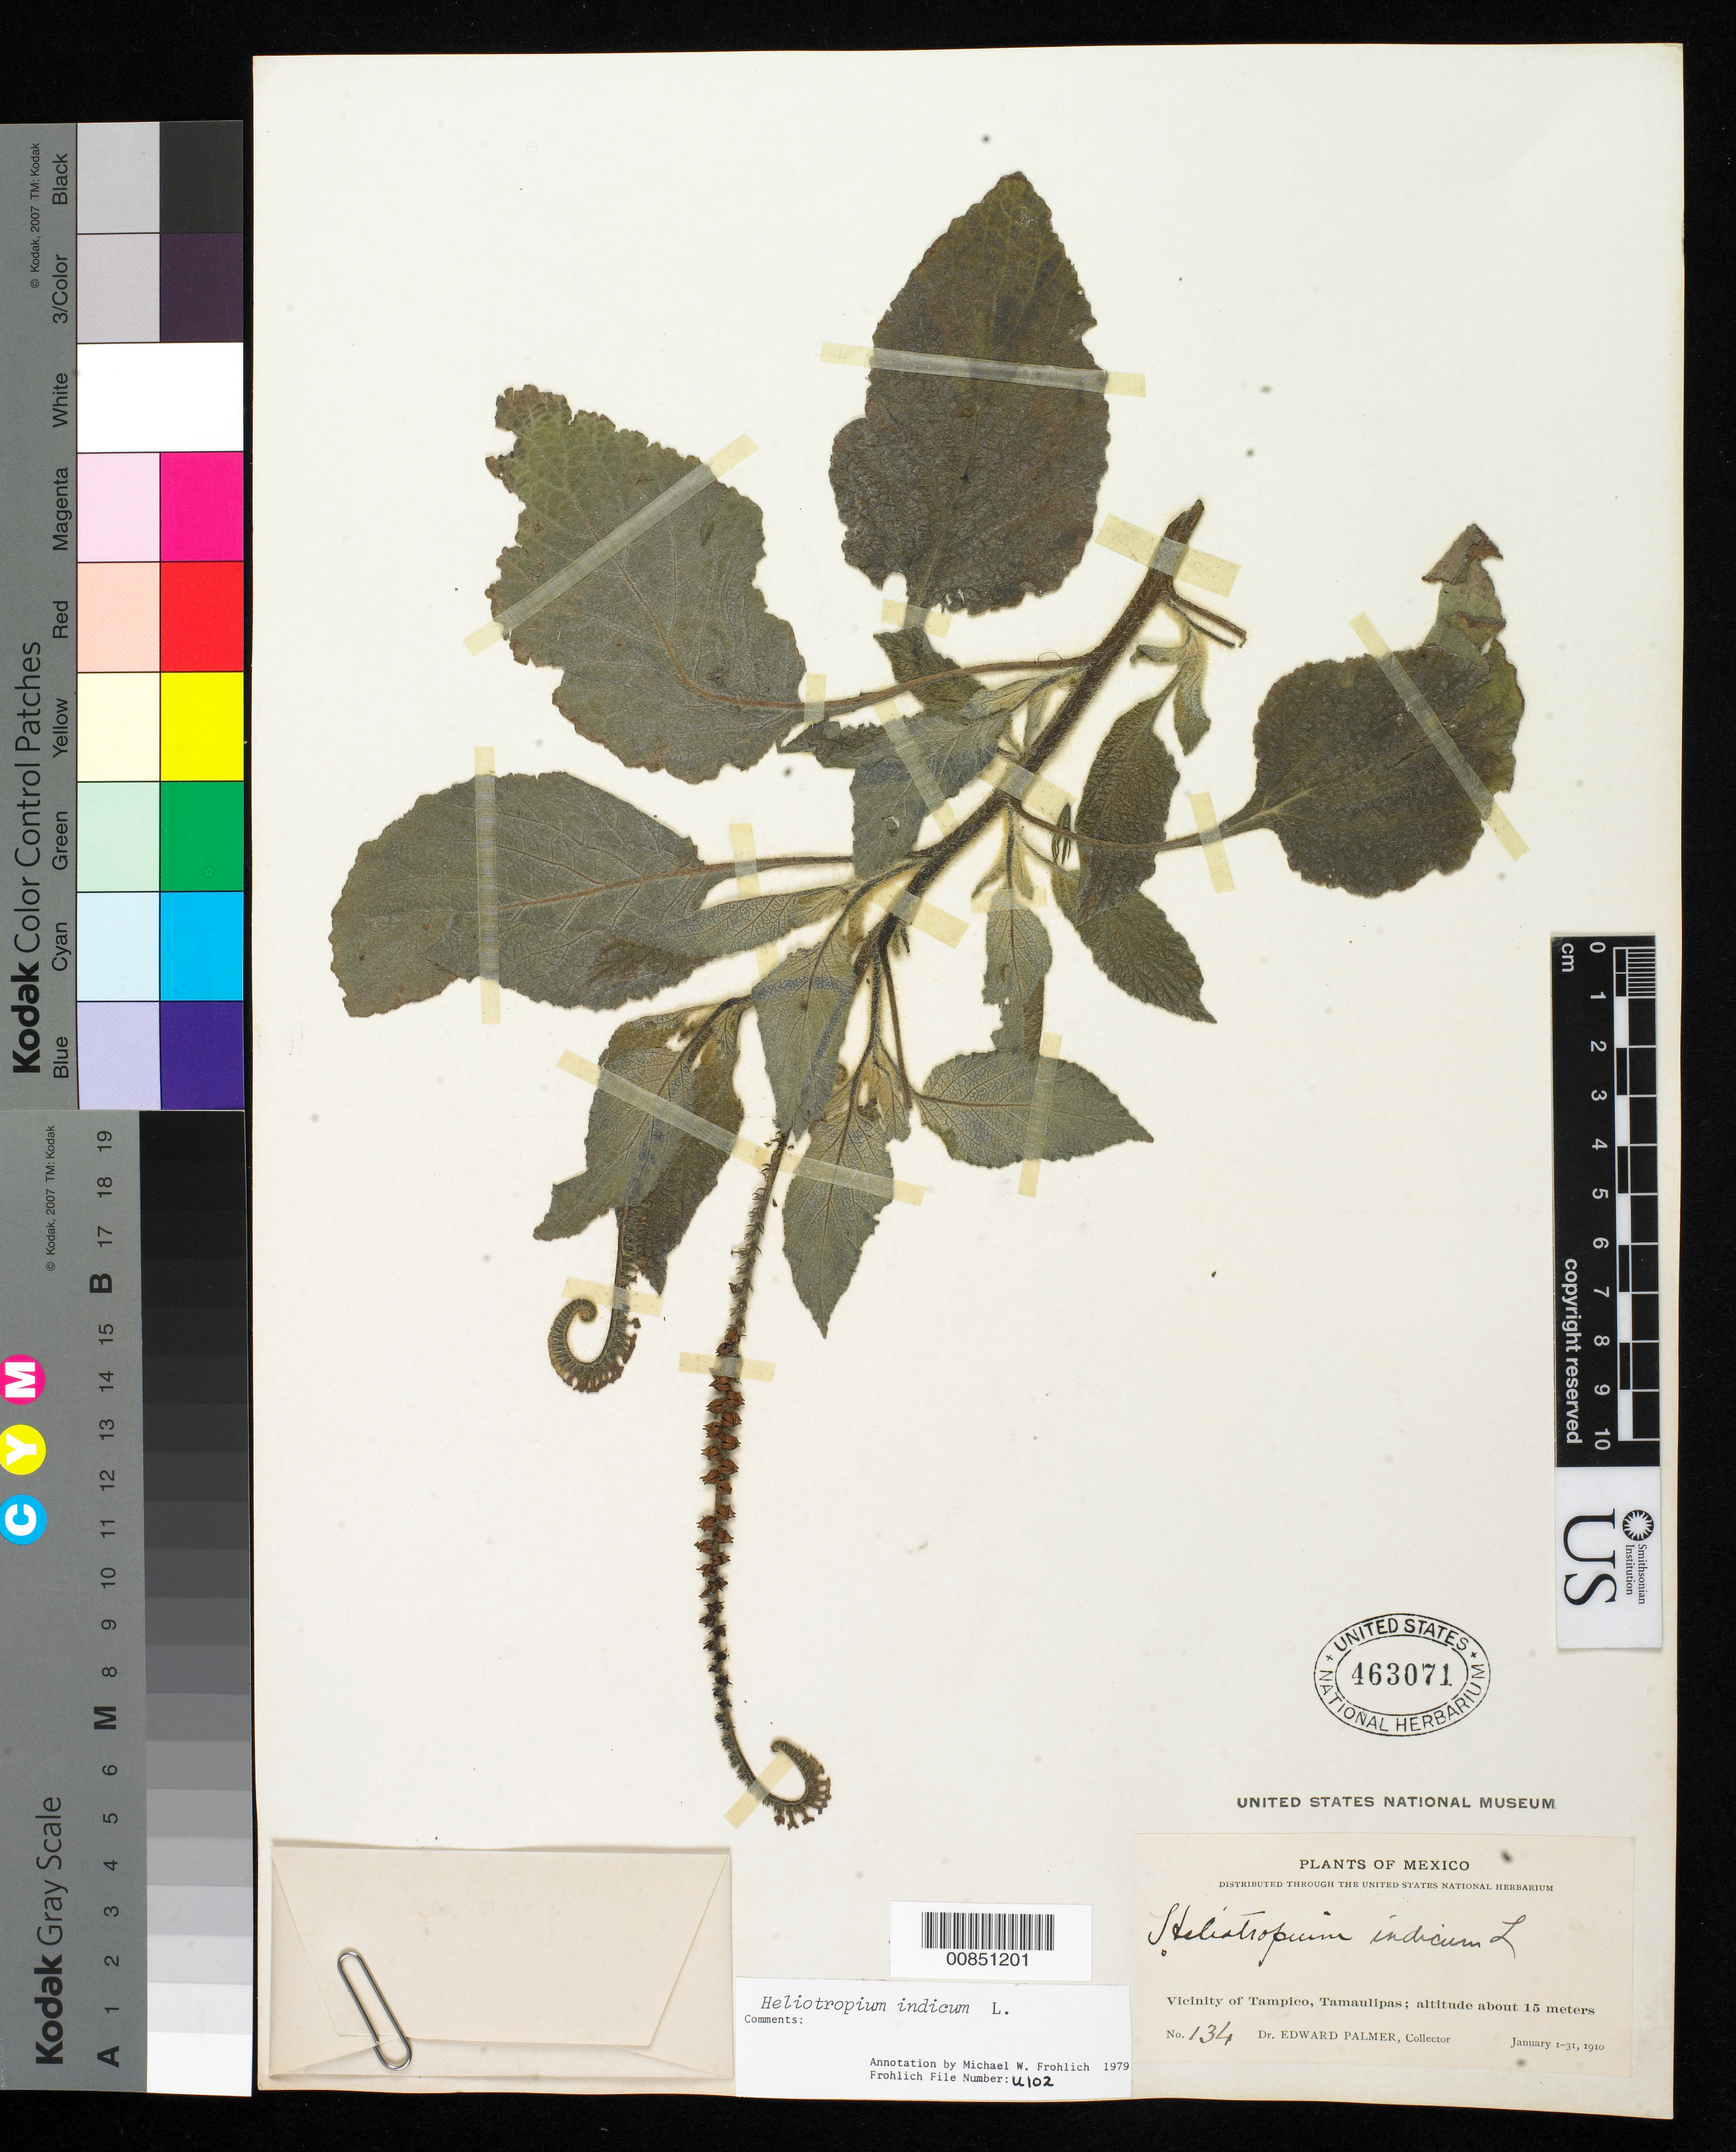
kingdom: Plantae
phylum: Tracheophyta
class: Magnoliopsida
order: Boraginales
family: Heliotropiaceae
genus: Heliotropium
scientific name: Heliotropium indicum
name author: L.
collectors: E. Palmer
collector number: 134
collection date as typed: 01 Jan 1910 to 31 Jan 1910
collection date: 1910-01-01/1910-01-31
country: Mexico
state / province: Tamaulipas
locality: Vicinity of Tampico, Tamaulipas.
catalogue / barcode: US 463071